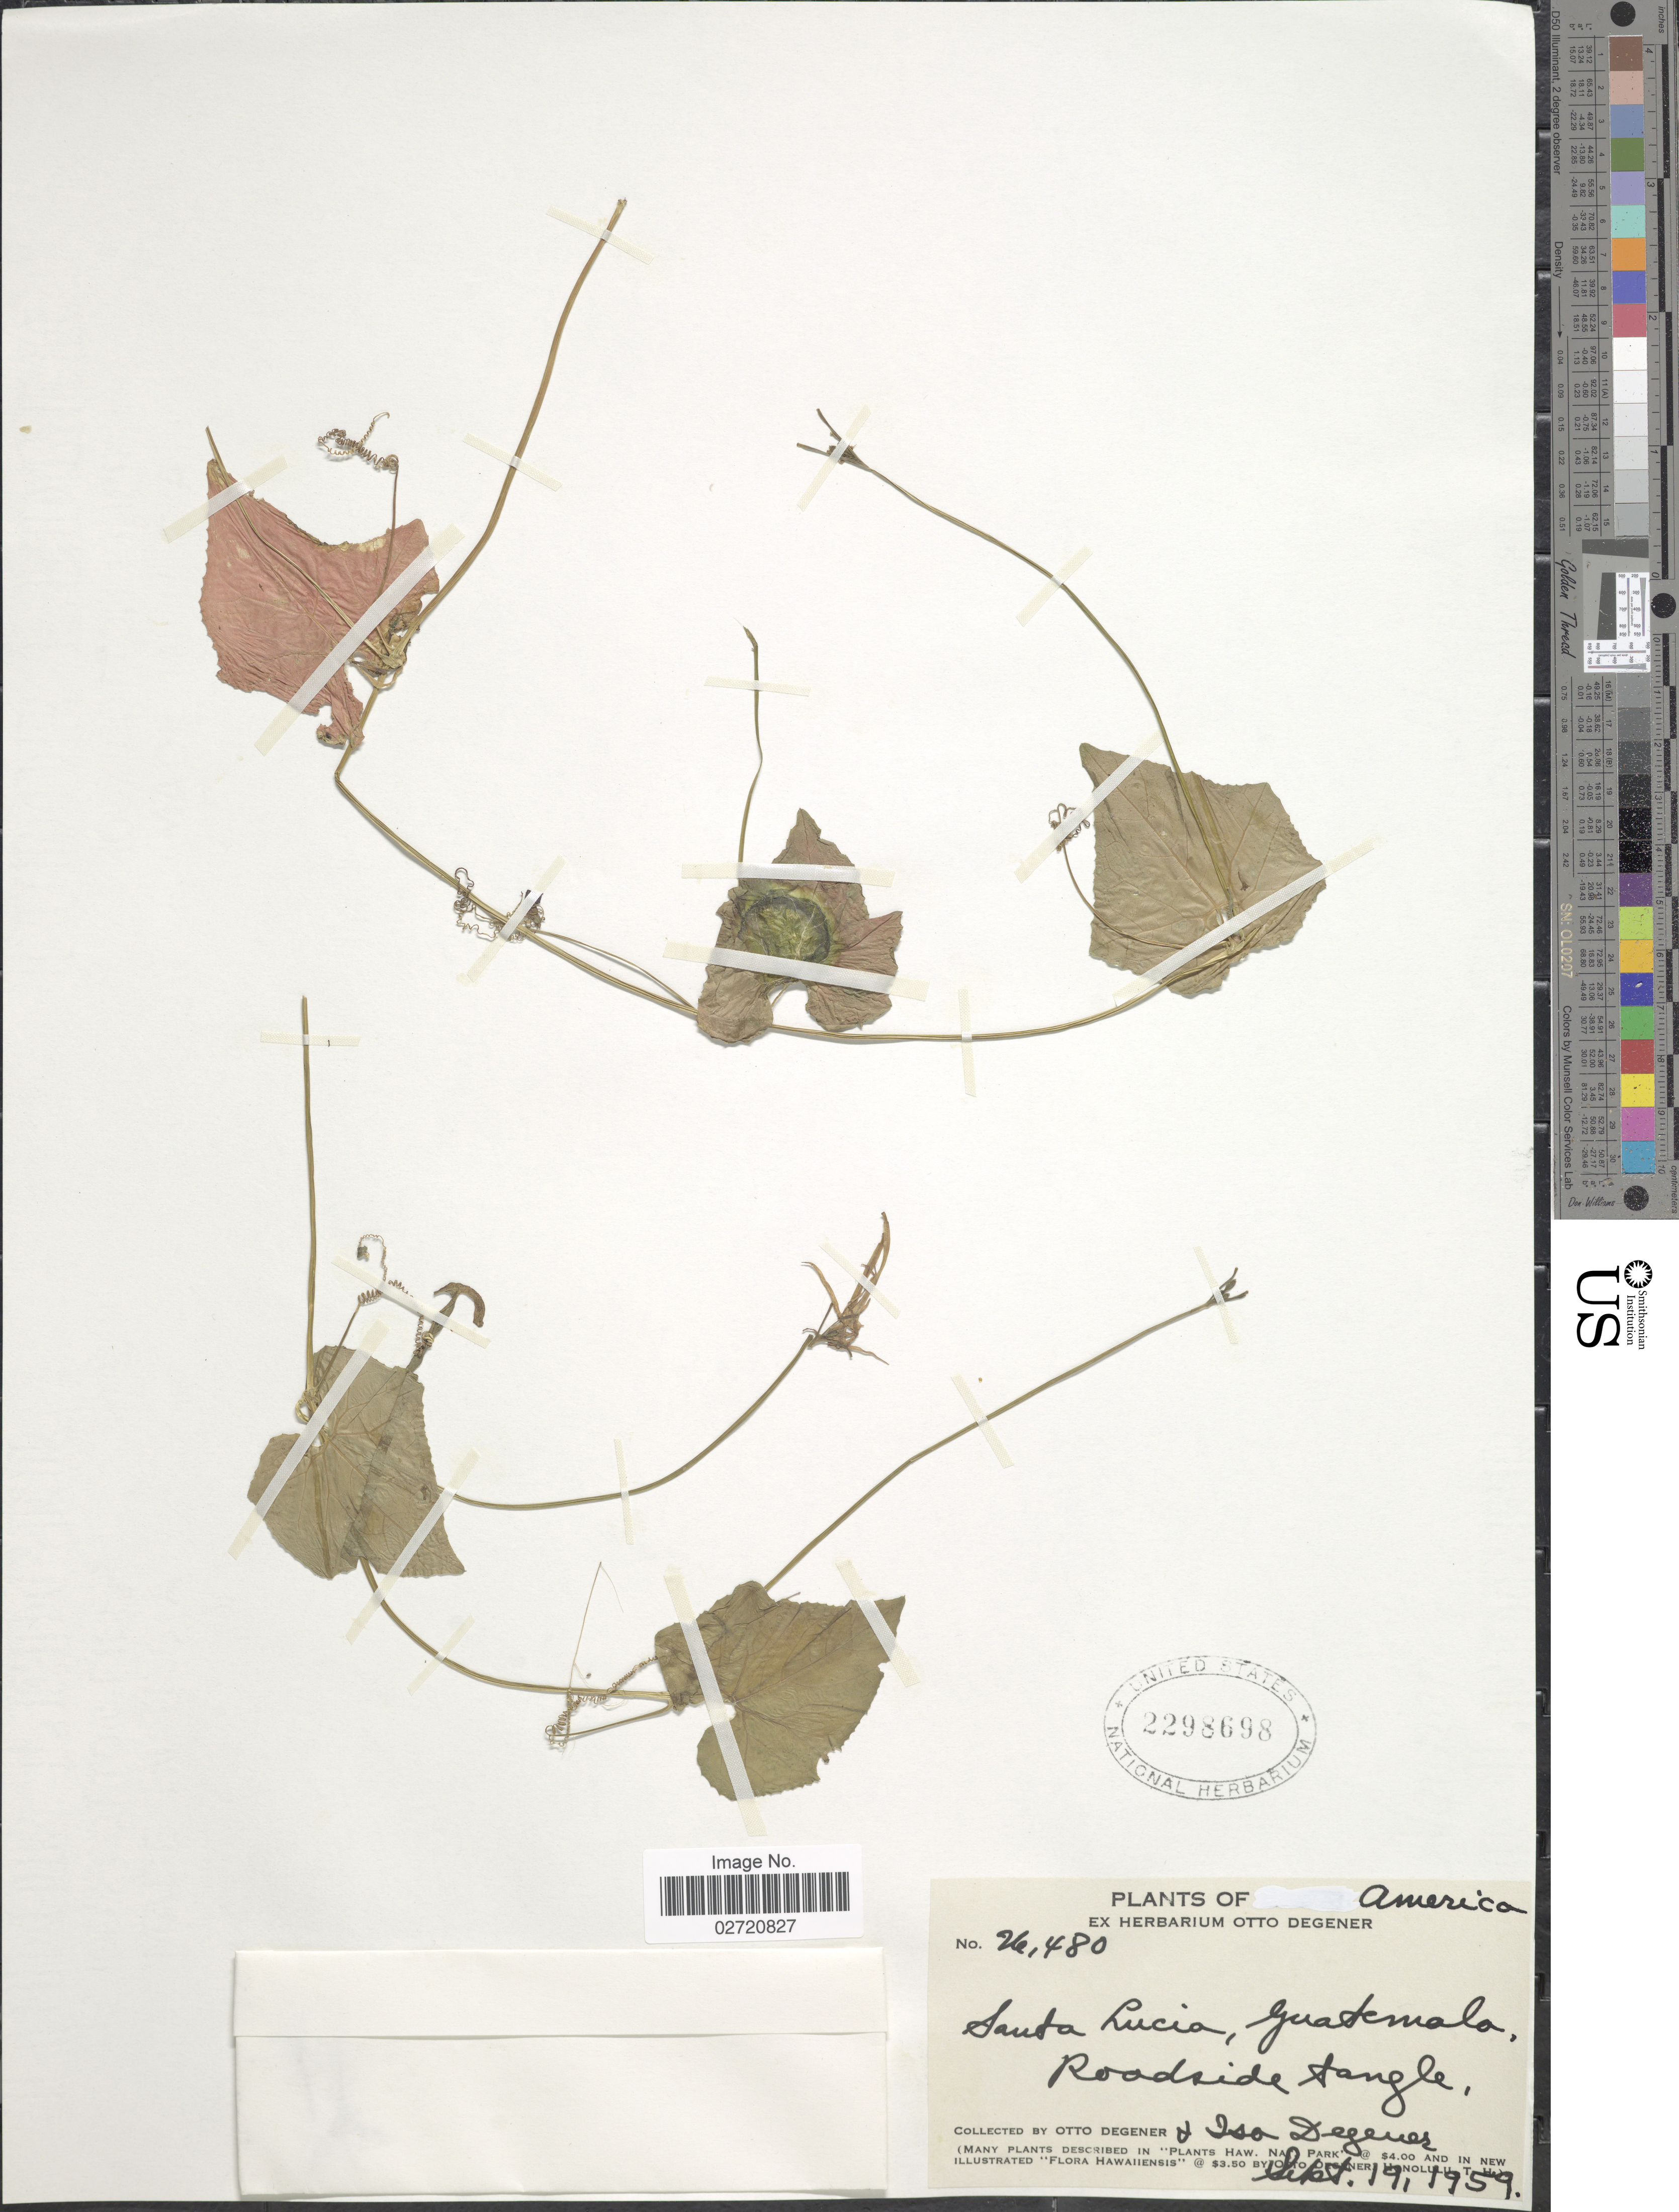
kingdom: Plantae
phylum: Tracheophyta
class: Magnoliopsida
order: Cucurbitales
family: Cucurbitaceae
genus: Cyclanthera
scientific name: Cyclanthera sp.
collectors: O. Degener & I. Degener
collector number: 26480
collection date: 1959-09-19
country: Guatemala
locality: Santa Lucia, Roadside tangle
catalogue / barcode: US 2298698